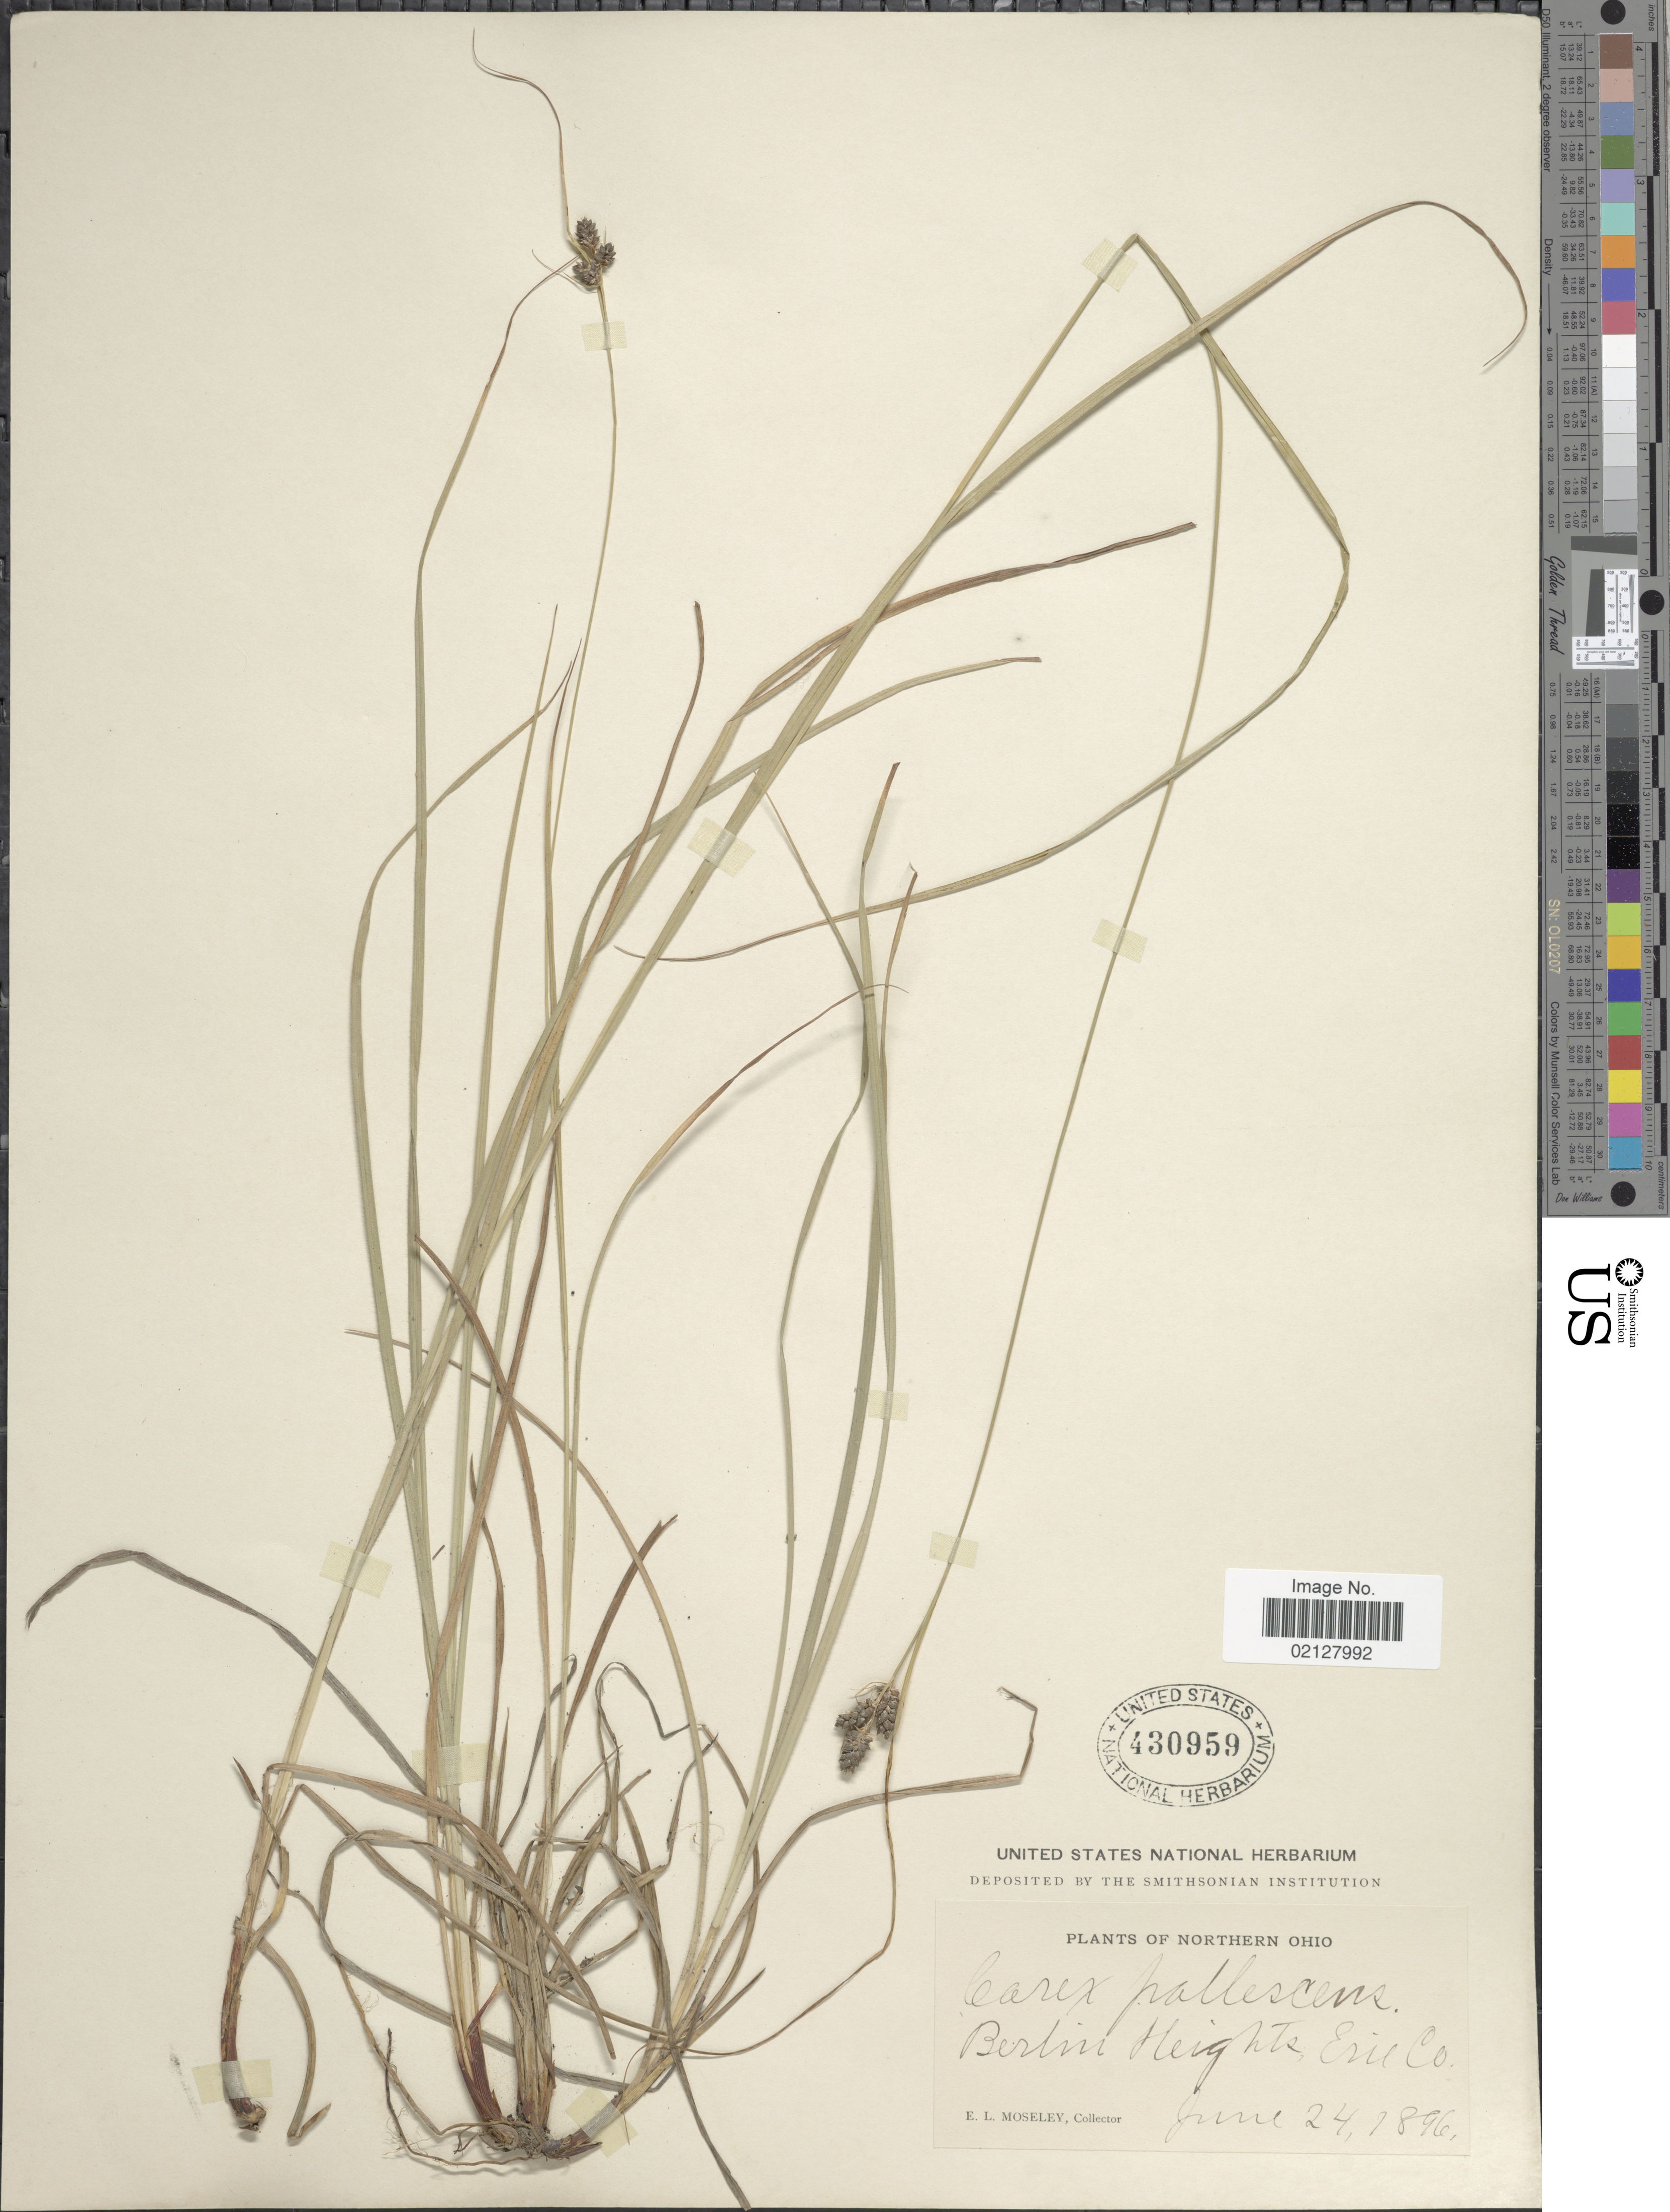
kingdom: Plantae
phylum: Tracheophyta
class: Liliopsida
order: Poales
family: Cyperaceae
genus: Carex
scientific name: Carex pallescens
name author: L.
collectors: E. Moseley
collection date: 1896-06-24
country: United States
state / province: Ohio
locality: Northern Ohio. Berlin Heights, Erie Co.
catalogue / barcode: US 430959